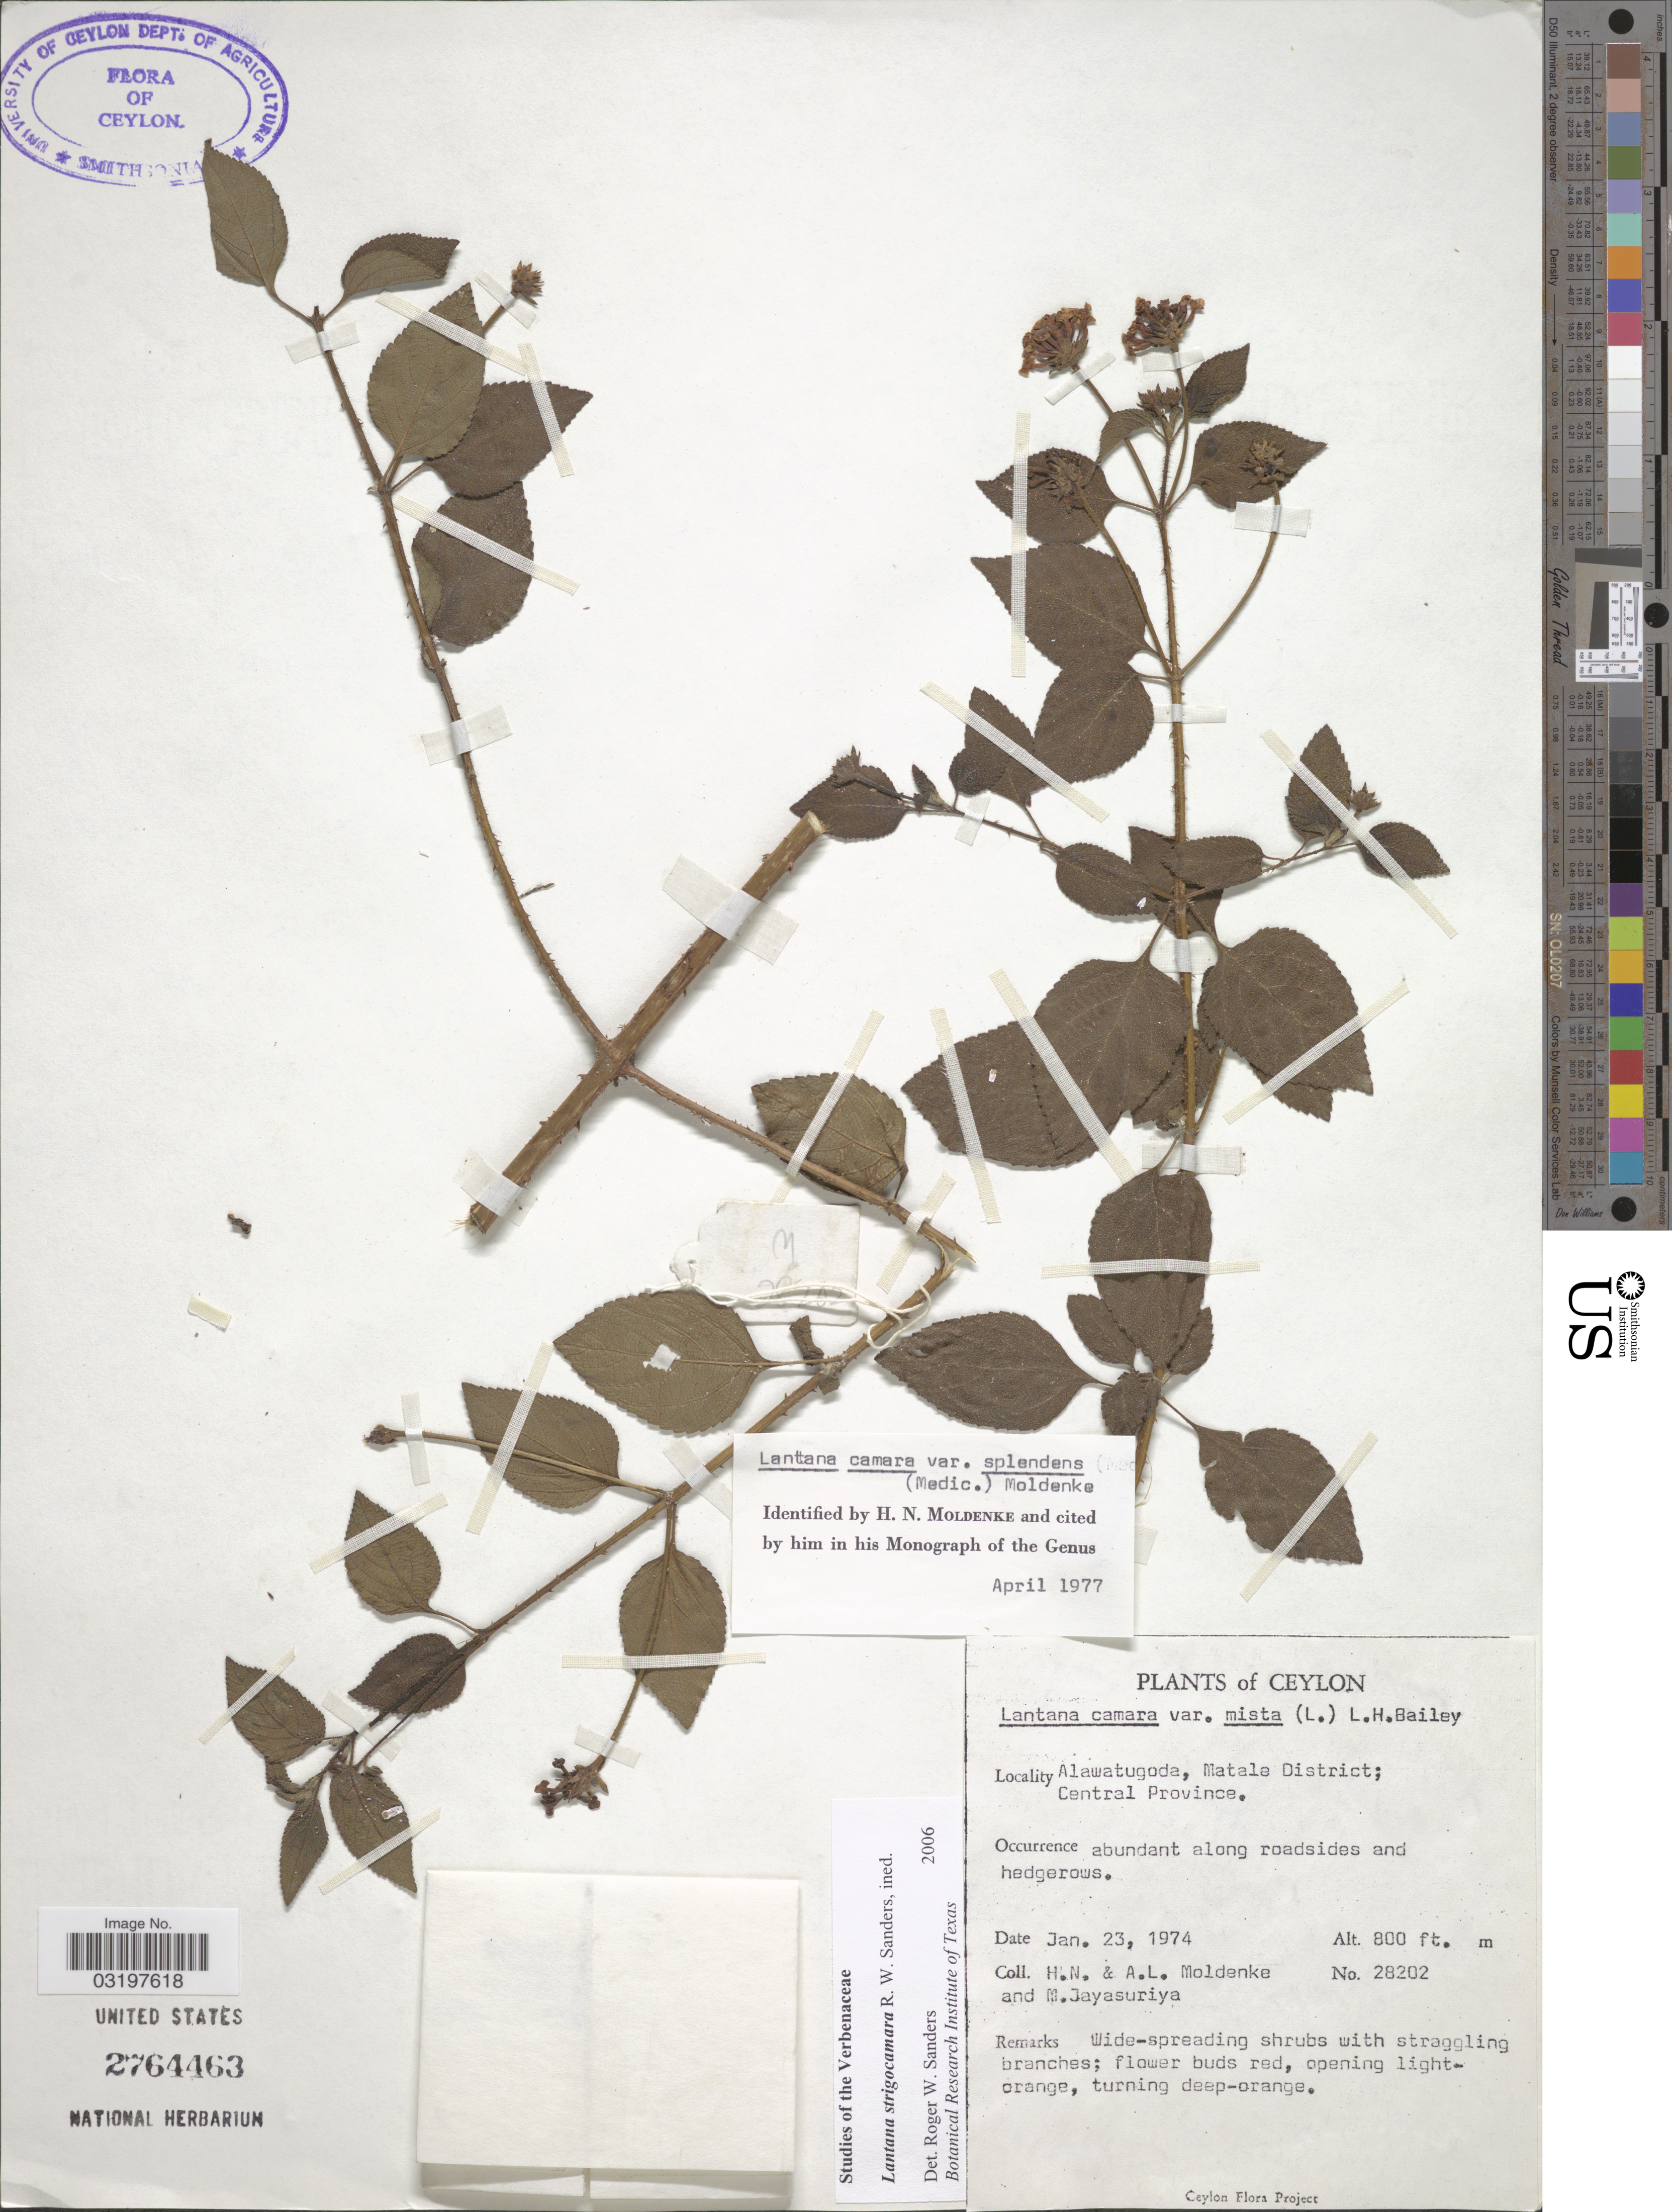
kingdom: Plantae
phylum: Tracheophyta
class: Magnoliopsida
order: Lamiales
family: Verbenaceae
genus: Lantana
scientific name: Lantana strigocamara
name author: R. W. Sanders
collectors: H. N. Moldenke, A. L. Moldenke & M. Jayasuriya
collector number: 28202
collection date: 1974-01-23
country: Sri Lanka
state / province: Central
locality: Ceylon. Alawatugoda, Matale District.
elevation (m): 244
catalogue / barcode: US 2764463